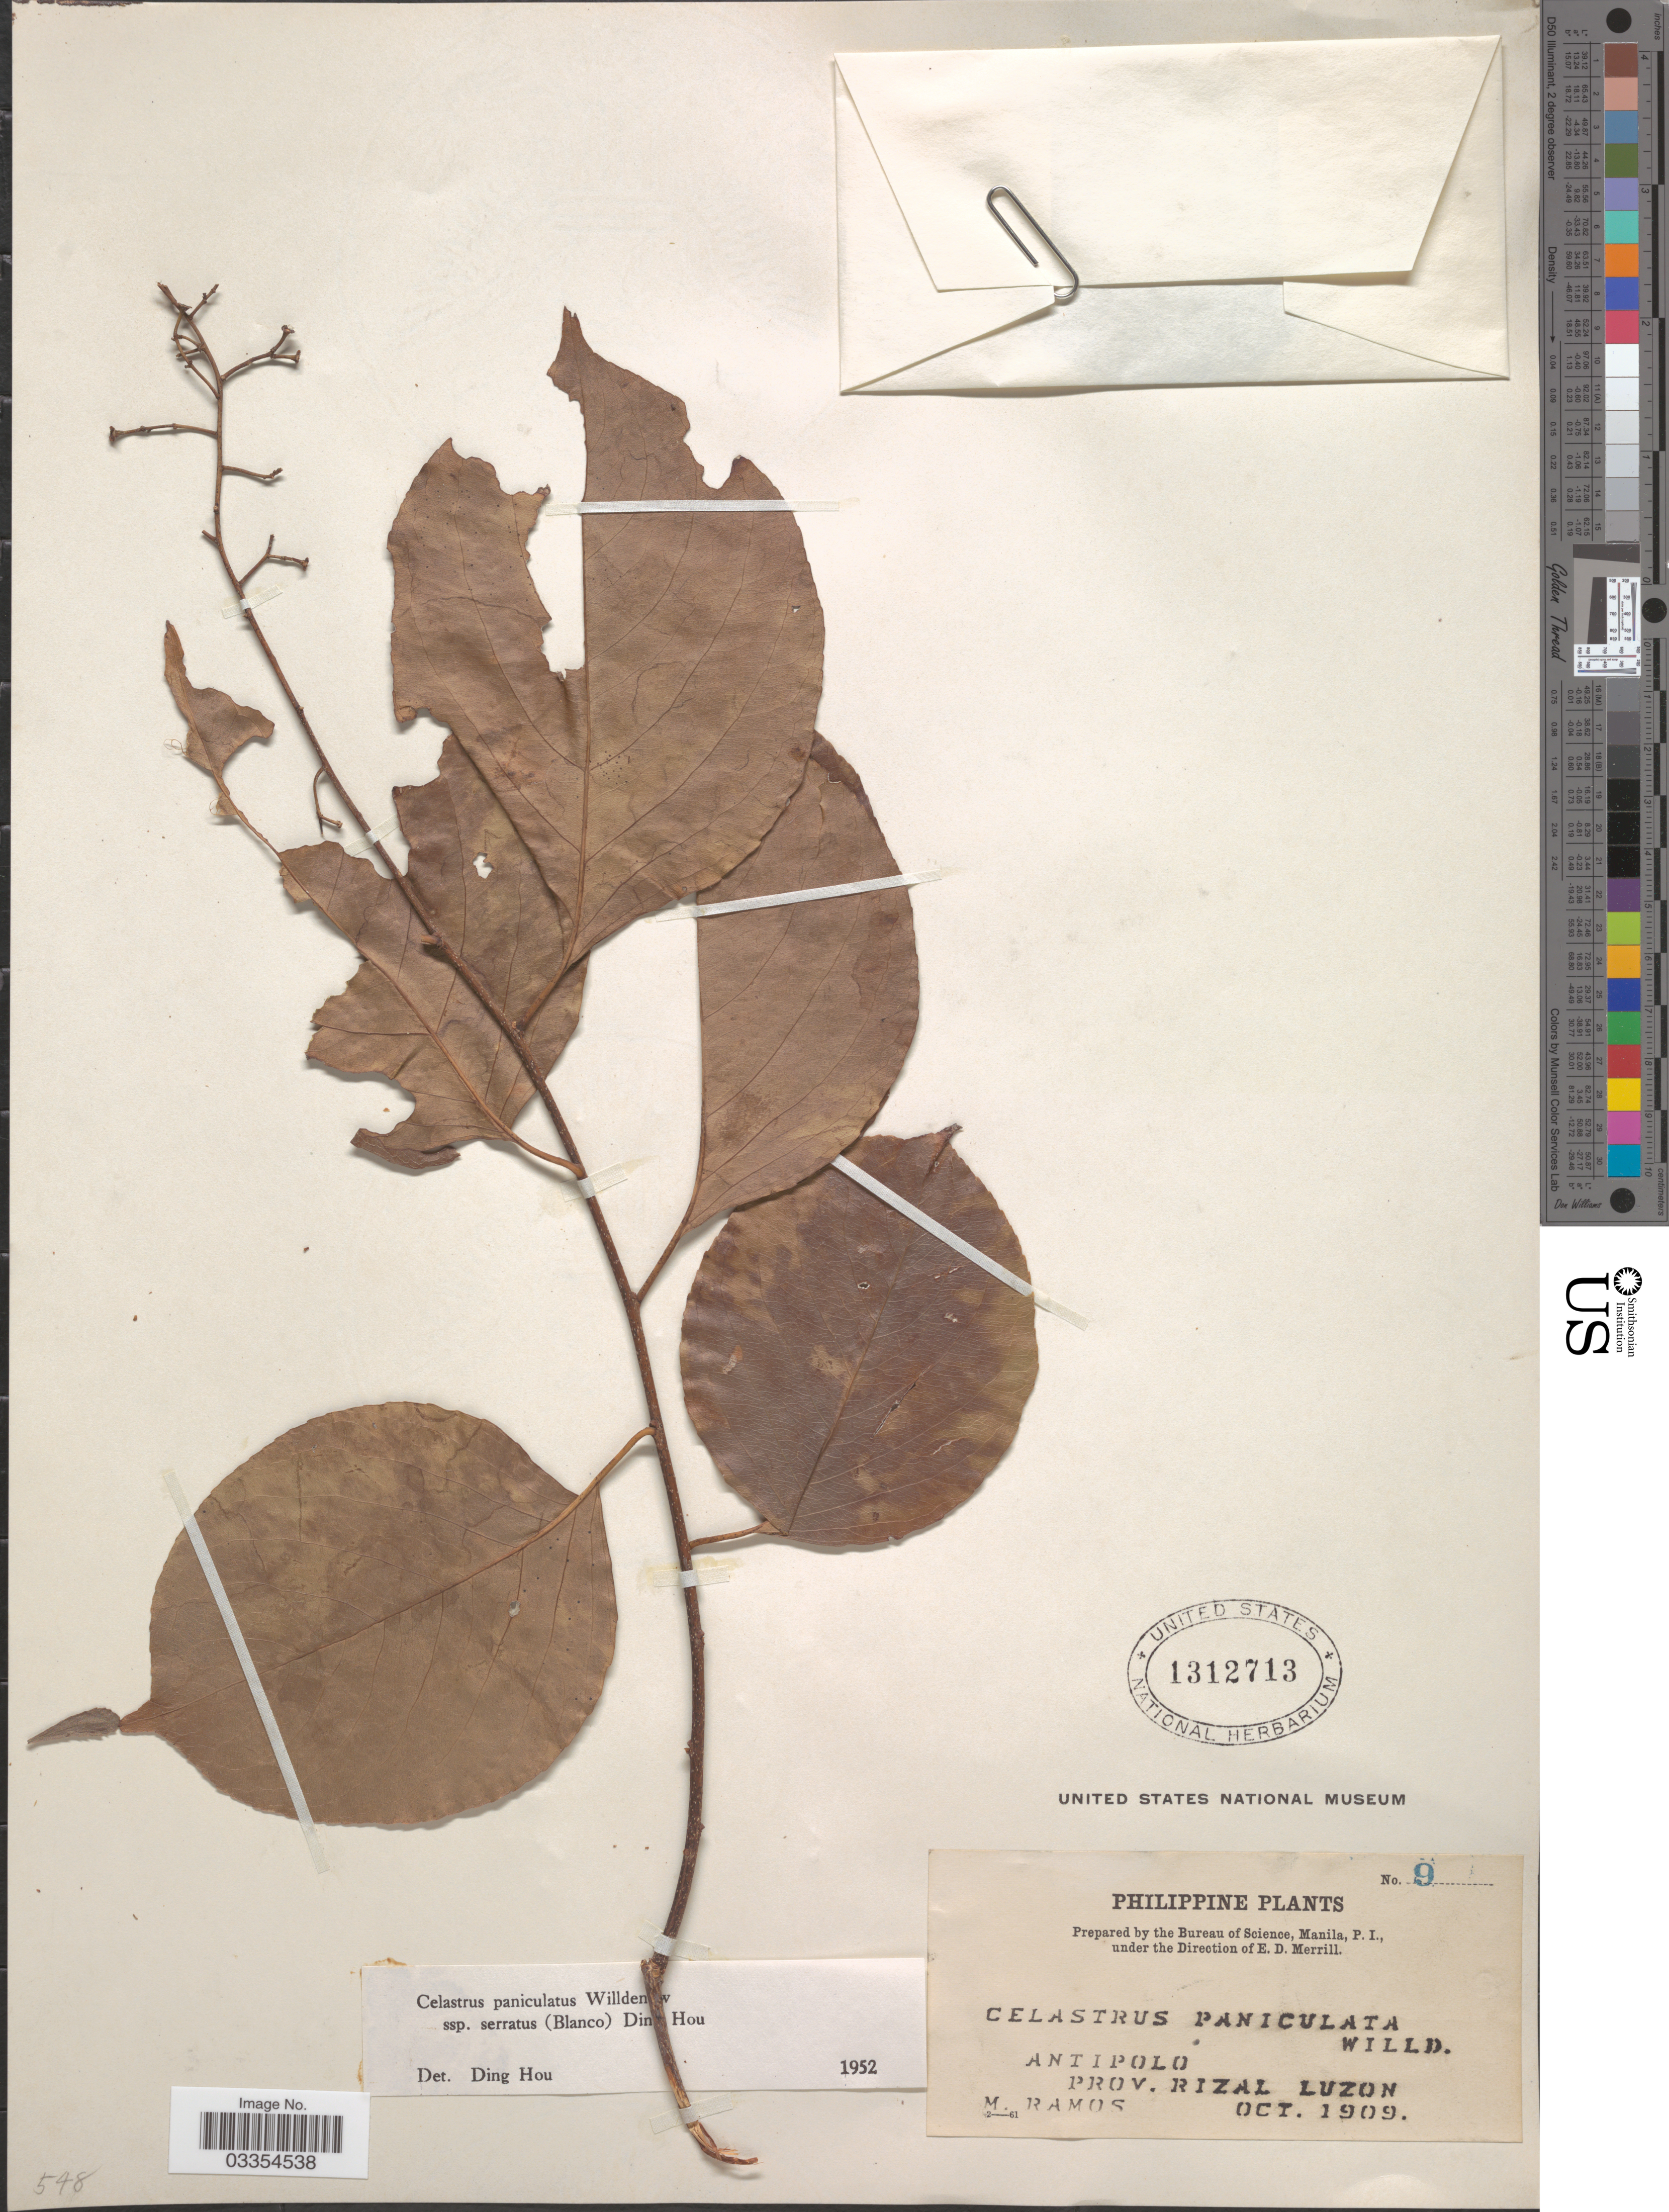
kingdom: Plantae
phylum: Tracheophyta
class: Magnoliopsida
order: Celastrales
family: Celastraceae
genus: Celastrus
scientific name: Celastrus paniculatus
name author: Willd.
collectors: M. Ramos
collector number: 9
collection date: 1909-10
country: Philippines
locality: Antipolo, Prov. Rizal, Luzon.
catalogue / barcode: US 1312713